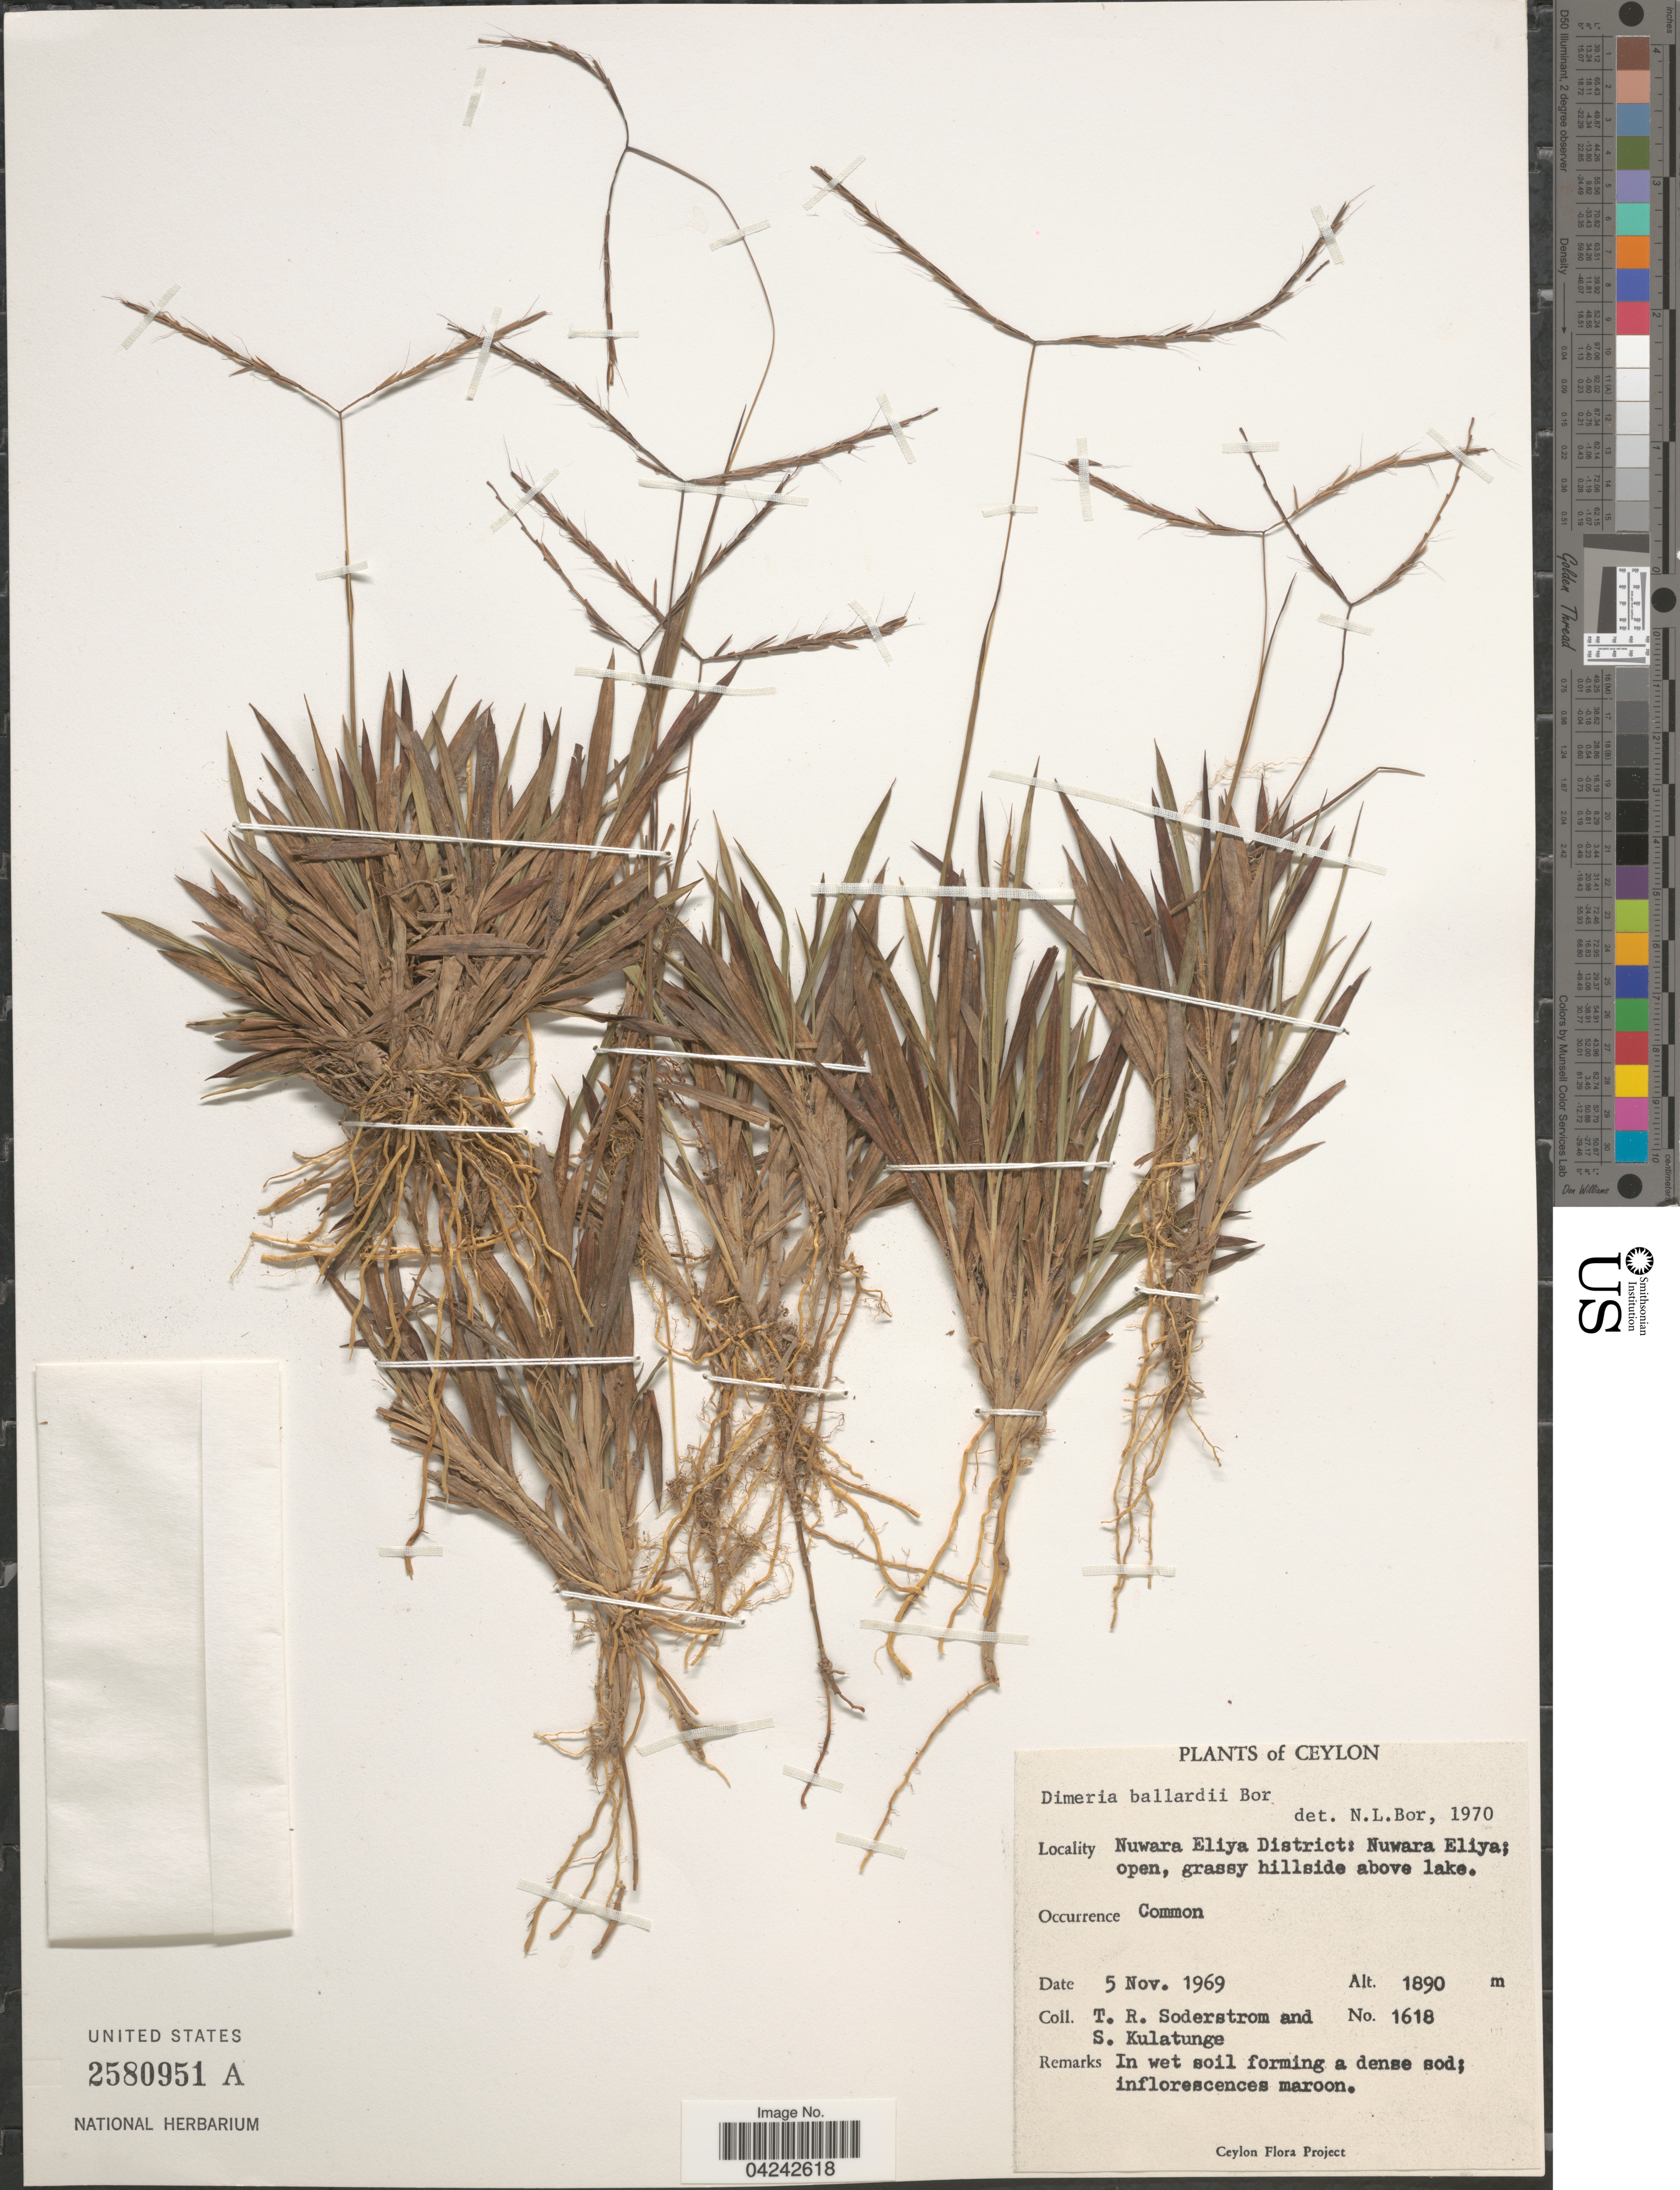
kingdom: Plantae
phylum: Tracheophyta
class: Liliopsida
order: Poales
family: Poaceae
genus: Dimeria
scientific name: Dimeria ballardii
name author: Bor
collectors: T. R. Soderstrom & S. Kulatunge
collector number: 1618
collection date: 1969-11-05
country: Sri Lanka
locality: Ceylon. Nuwara Eliya District; Nuwara Eliya; open, grassy hillside above lake.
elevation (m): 1890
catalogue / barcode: US 2580951A